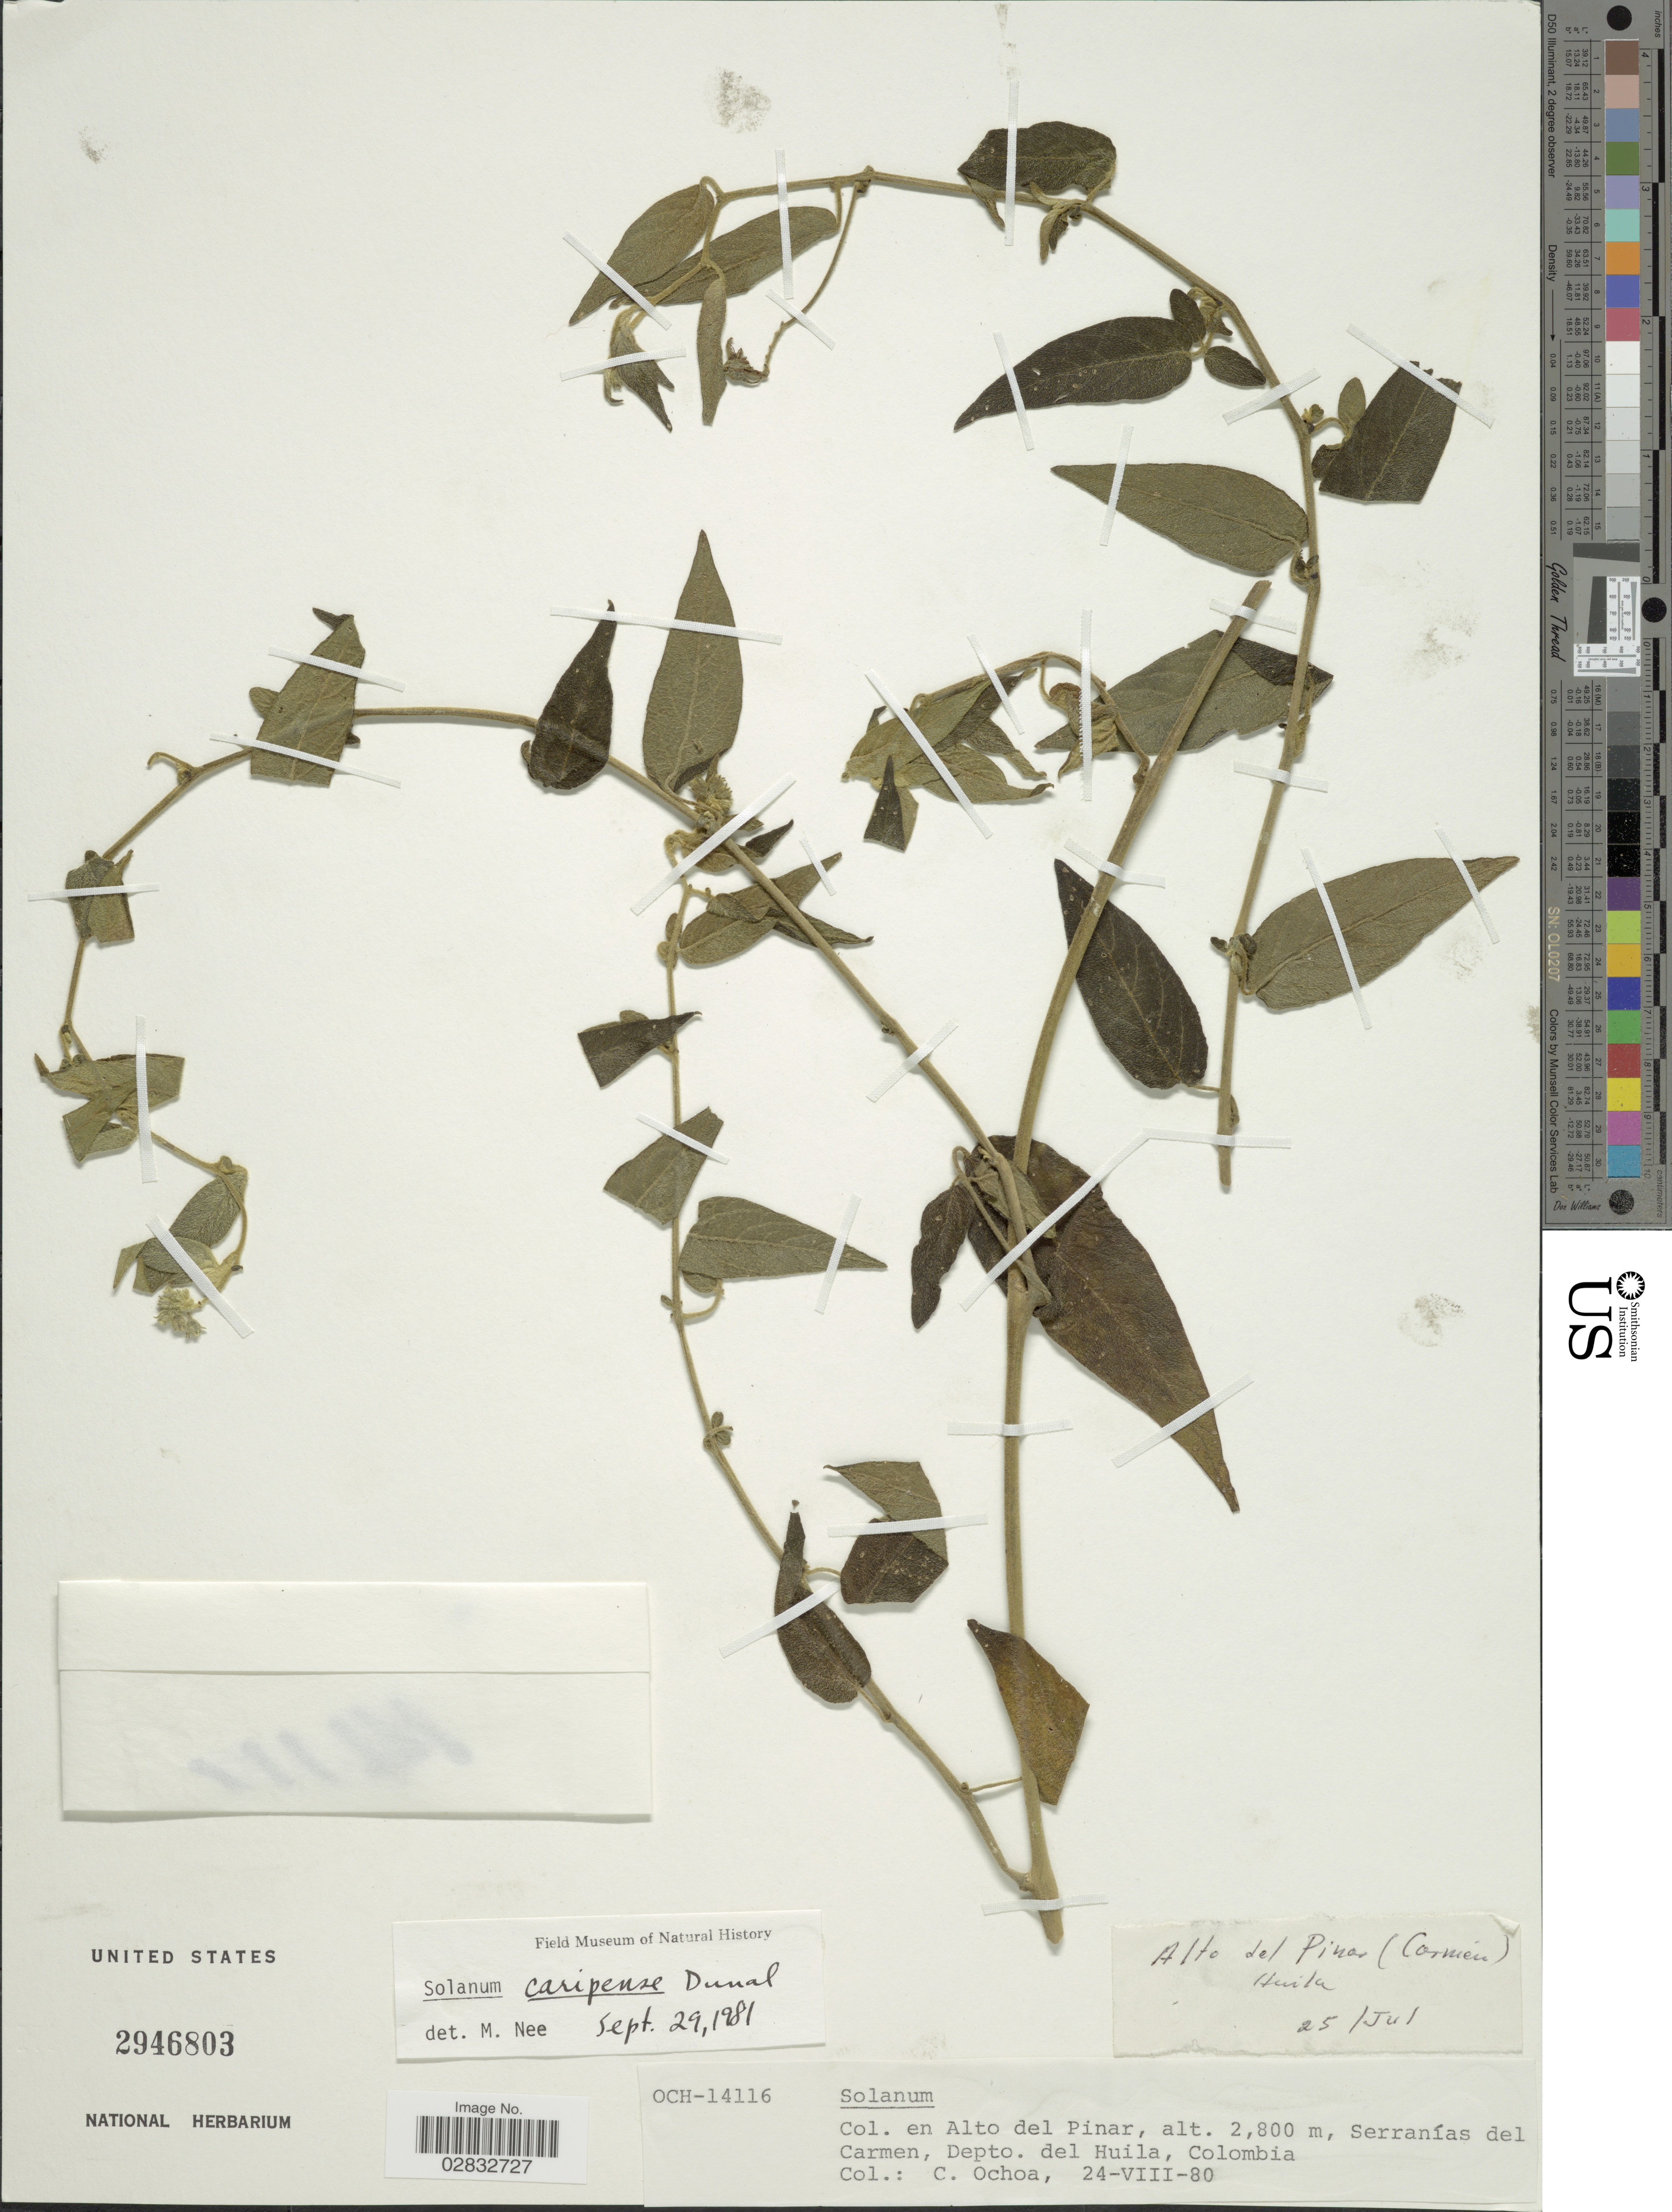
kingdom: Plantae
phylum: Tracheophyta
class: Magnoliopsida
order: Solanales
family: Solanaceae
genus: Solanum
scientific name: Solanum caripense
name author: Humb. & Bonpl. ex Dunal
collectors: C. Ochoa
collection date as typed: Transcribed d/m/y: 24/8/80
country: Colombia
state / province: Huila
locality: Alto del Pinar, Serranías del Carmen, Depto. del Huila.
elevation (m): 2800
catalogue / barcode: US 2946803